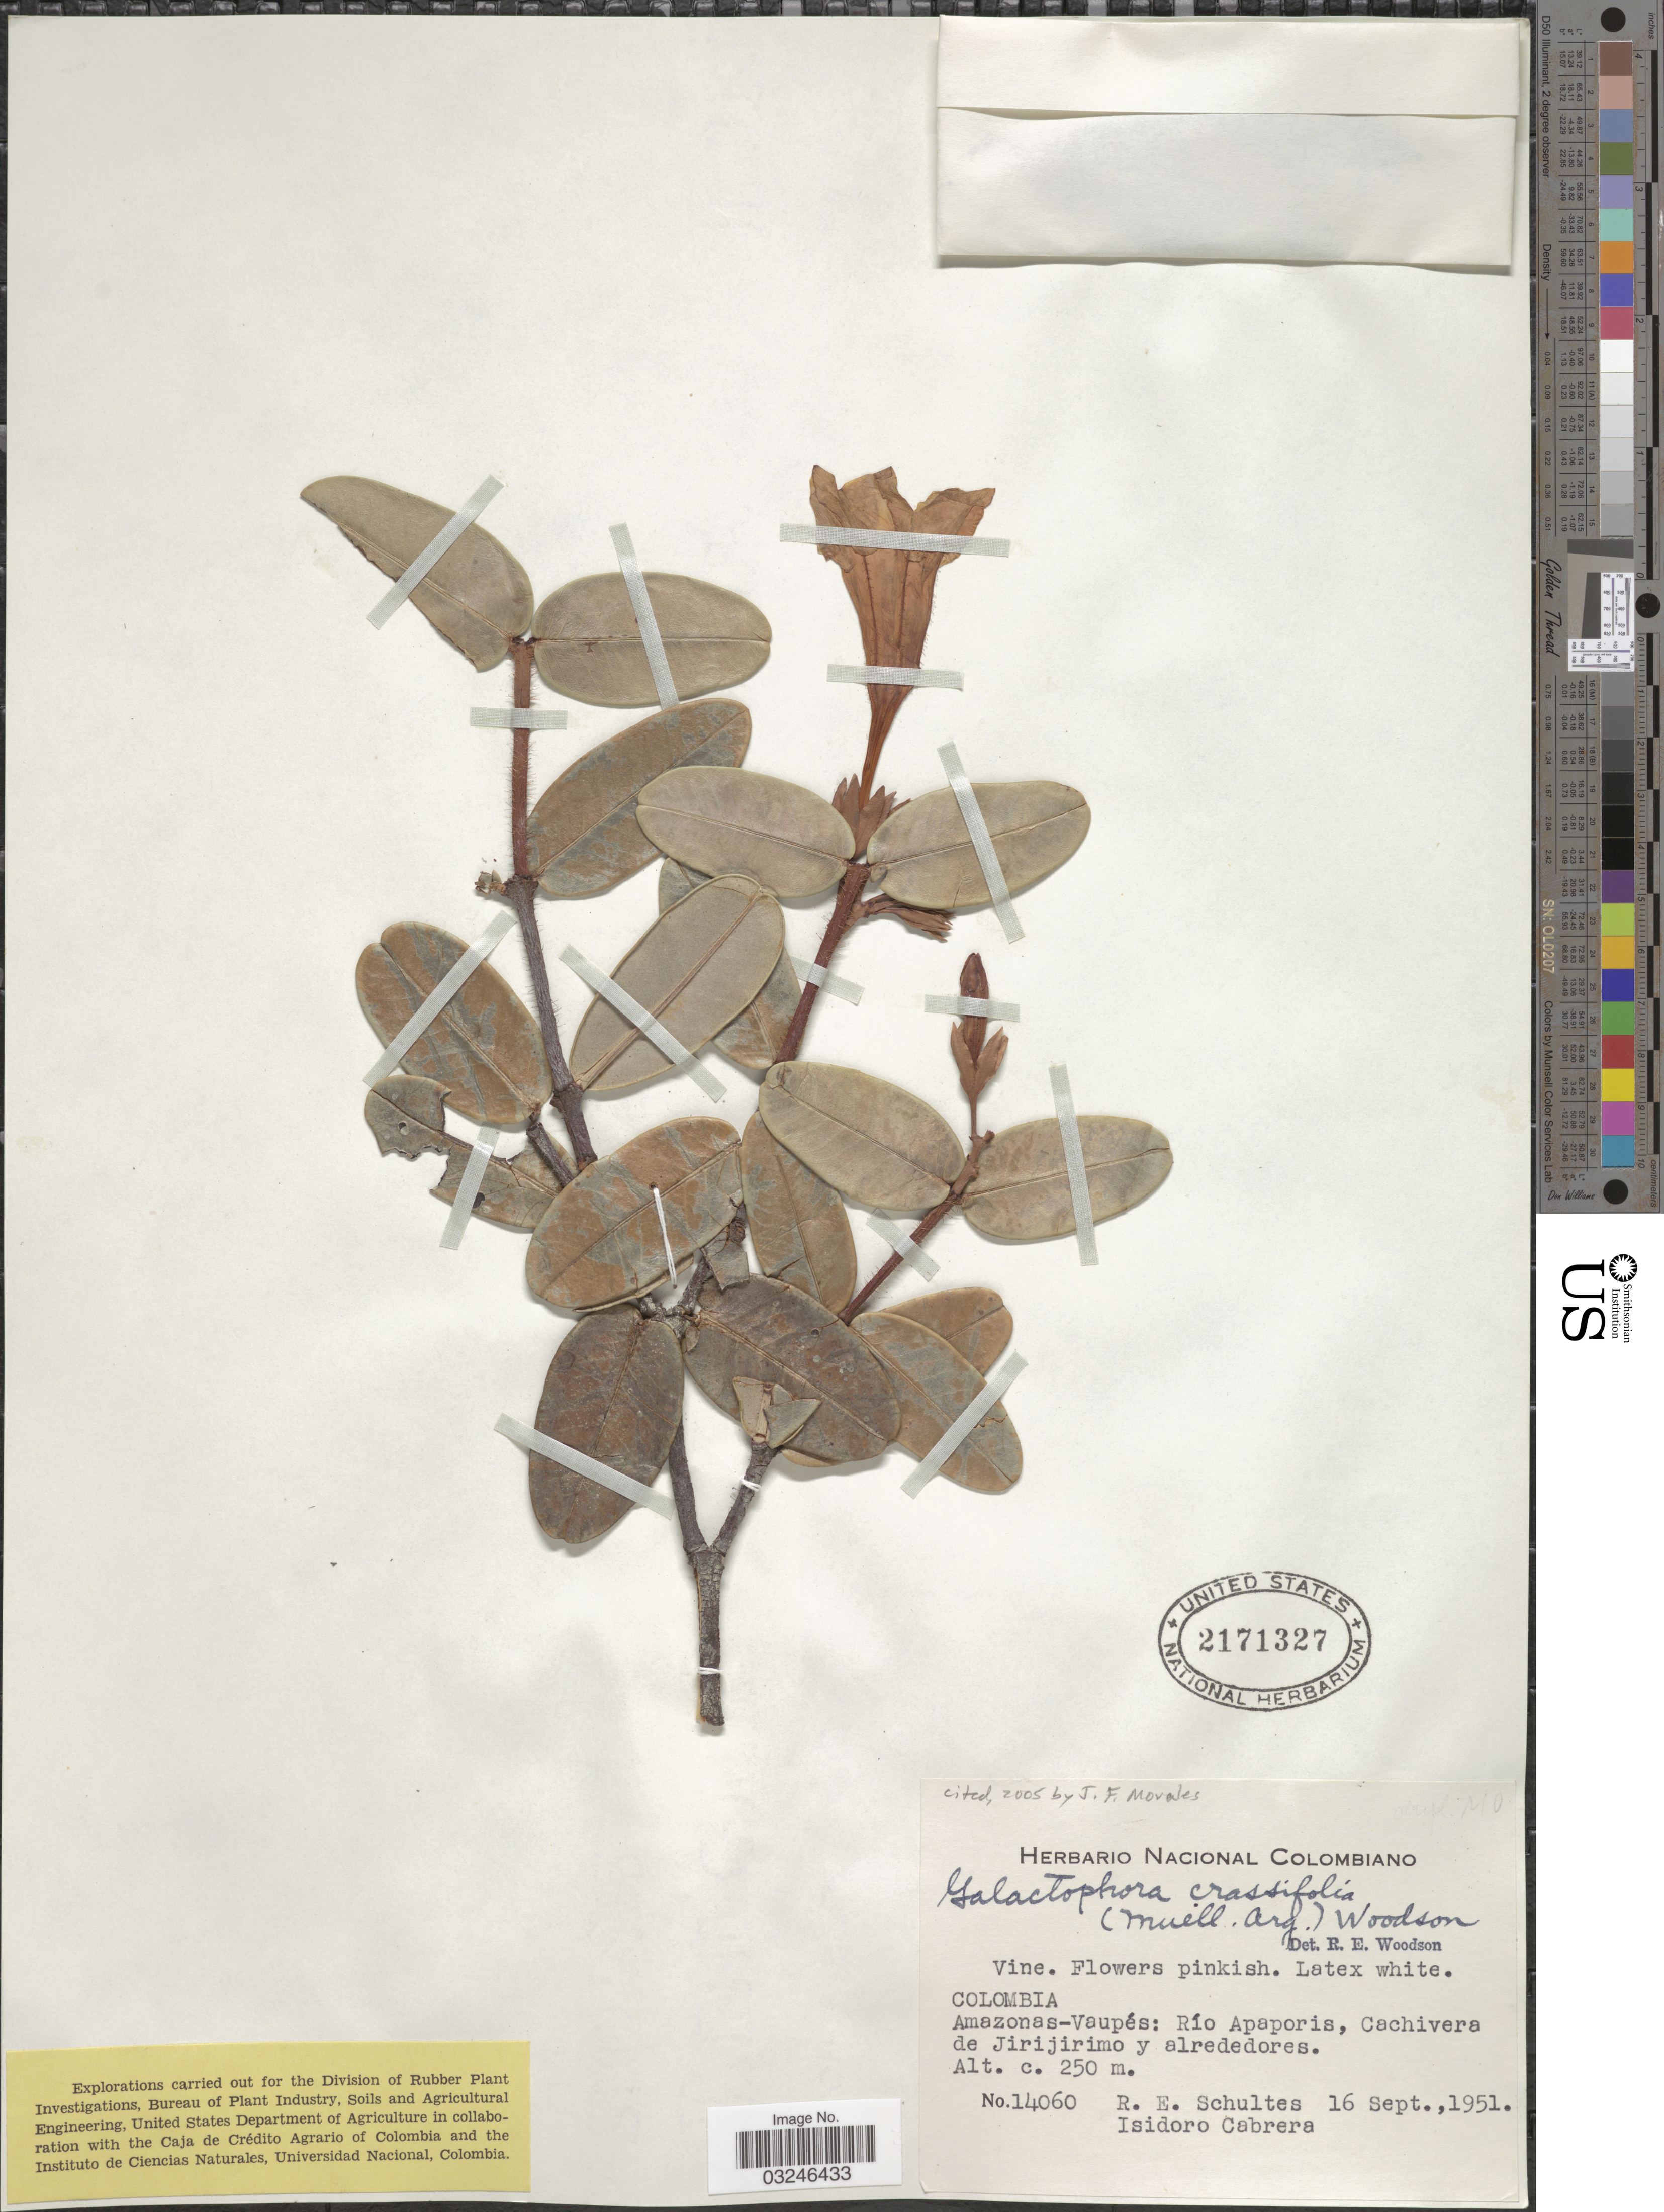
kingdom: Plantae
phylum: Tracheophyta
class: Magnoliopsida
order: Gentianales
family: Apocynaceae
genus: Galactophora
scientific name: Galactophora crassifolia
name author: (Müll. Arg.) Woodson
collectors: R. E. Schultes & I. Cabrera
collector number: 14060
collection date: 1951-09-16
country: Colombia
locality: Amazonas-Vaupés: Río Apaporis, Cachivera de Jirijirimo y alrededores.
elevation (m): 250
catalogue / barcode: US 2171327